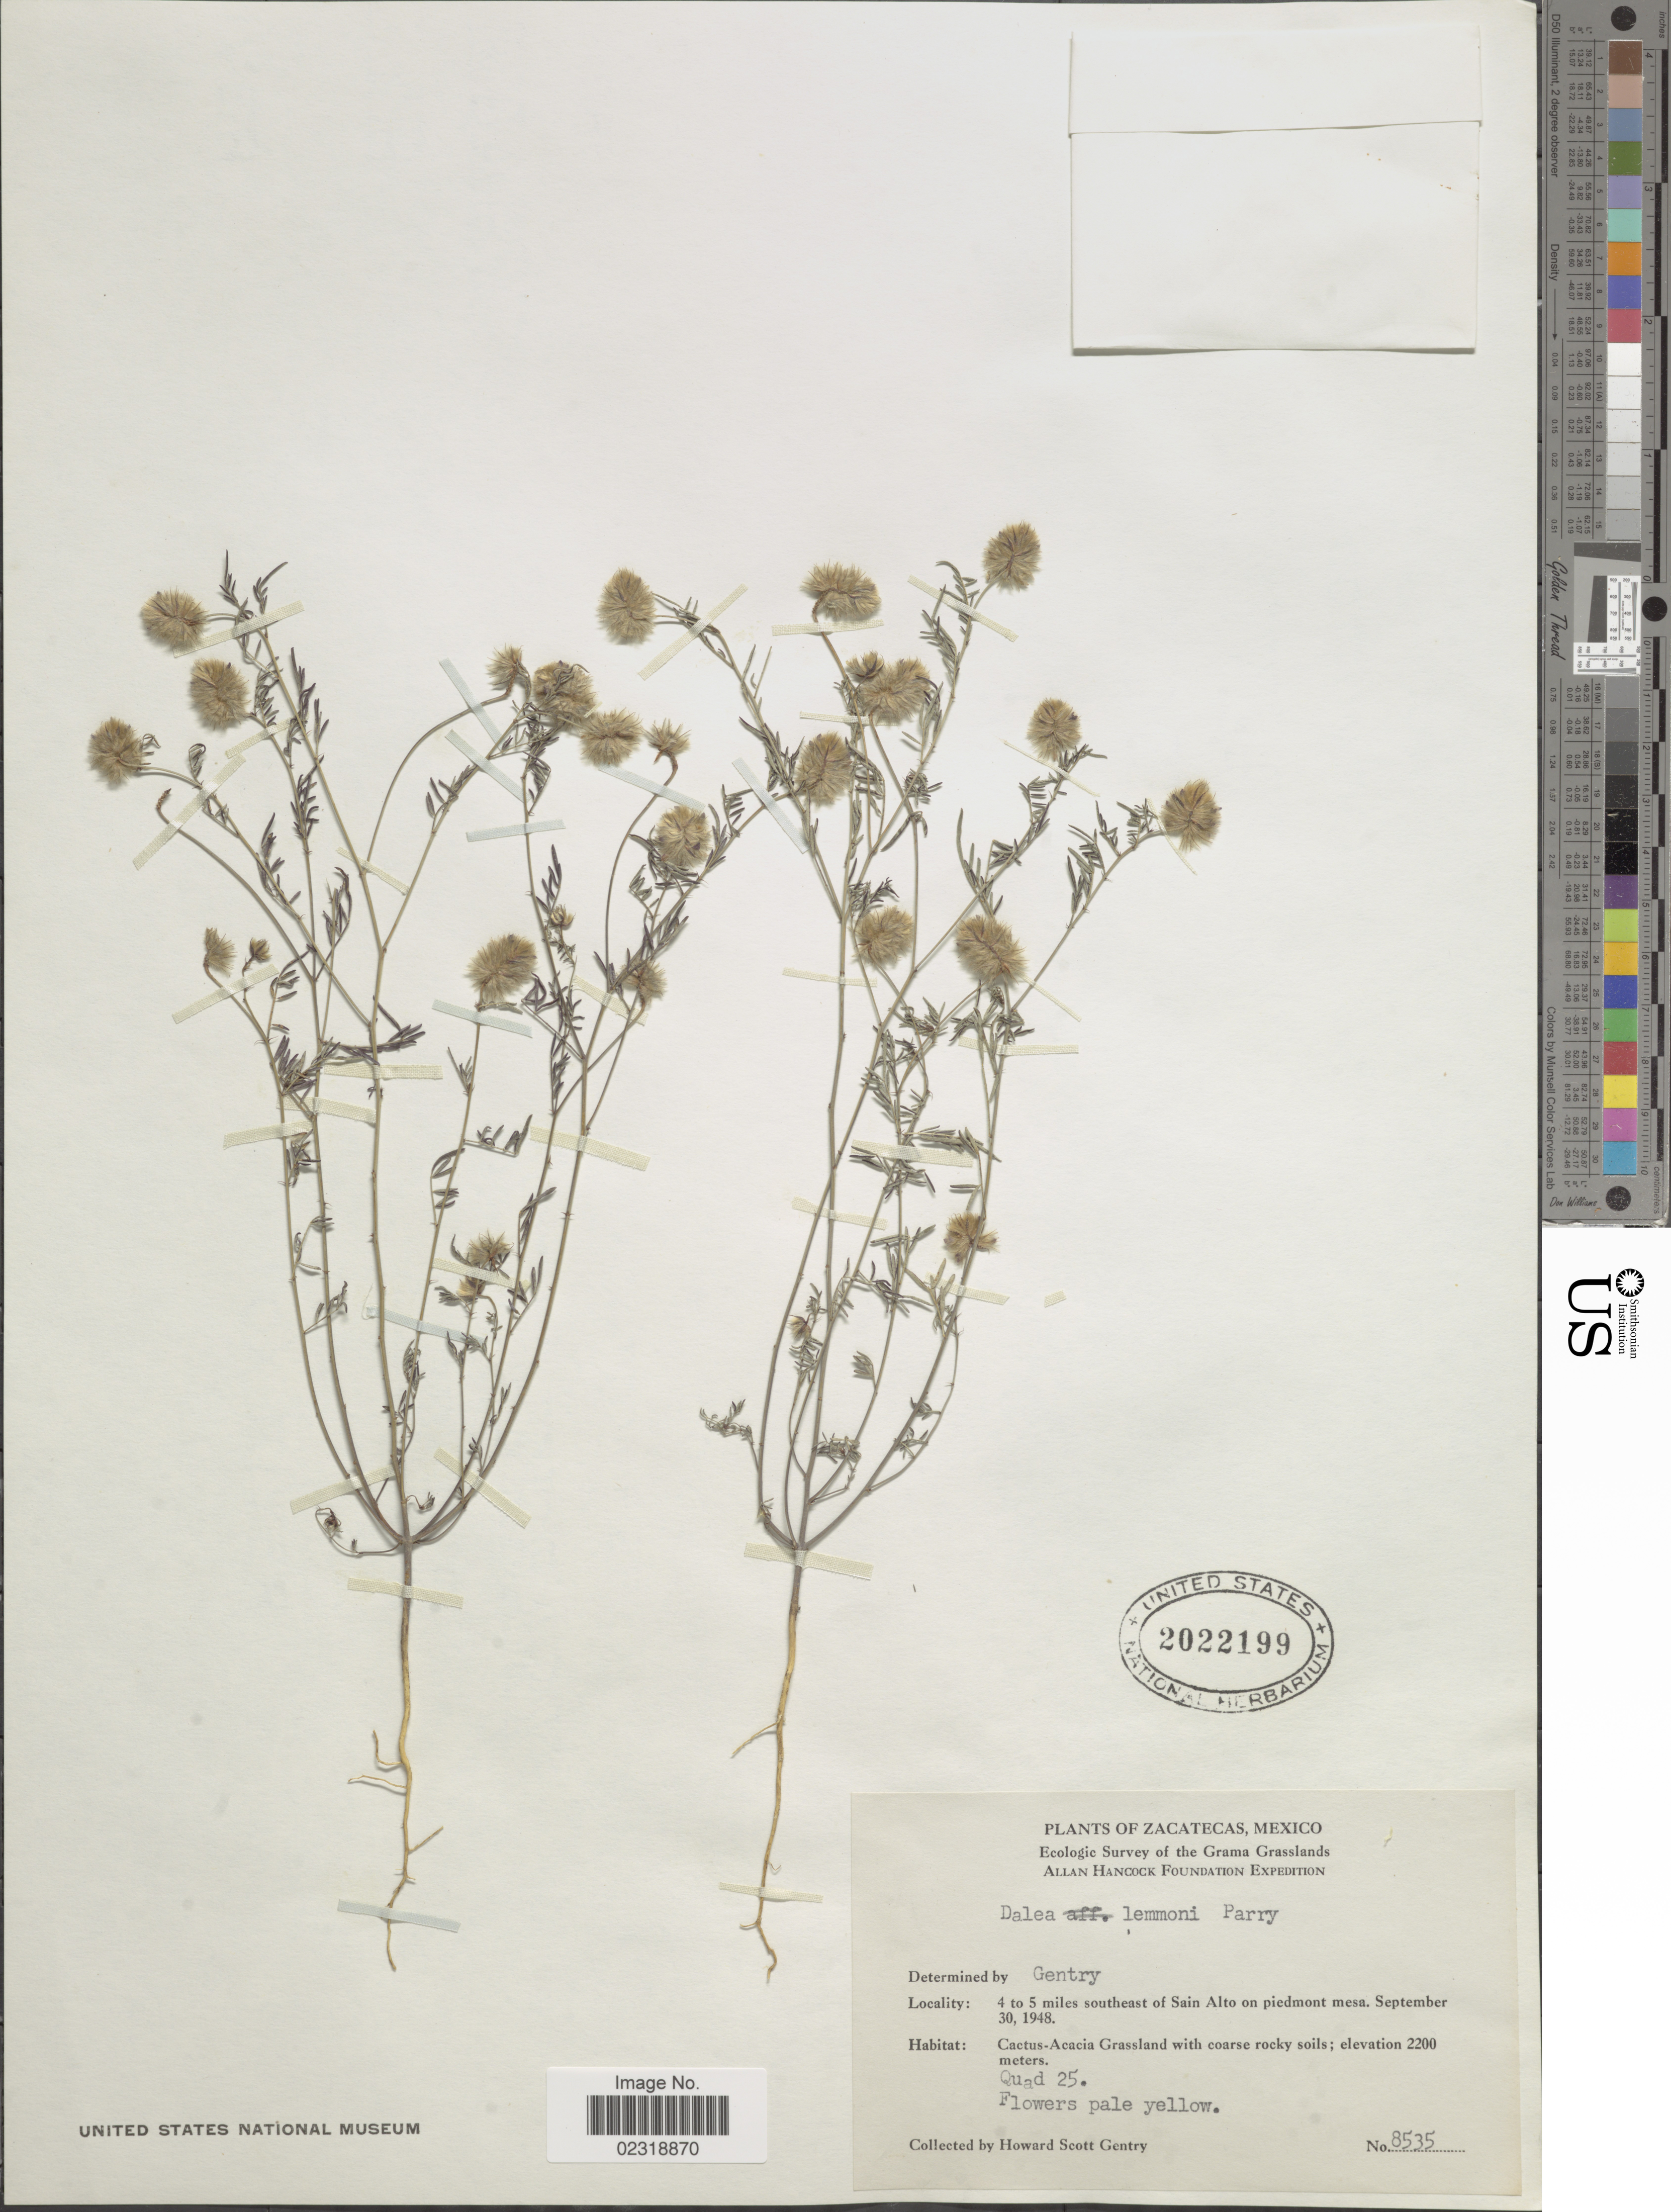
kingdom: Plantae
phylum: Tracheophyta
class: Magnoliopsida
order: Fabales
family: Fabaceae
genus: Dalea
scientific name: Dalea brachystachys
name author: A. Gray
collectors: H. S. Gentry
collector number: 8535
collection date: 1948-09-30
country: Mexico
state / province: Zacatecas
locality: Grama Islands, 4 to 5 miles southeast of Sain Alto on piedmont mesa.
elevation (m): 2200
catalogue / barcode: US 2022199